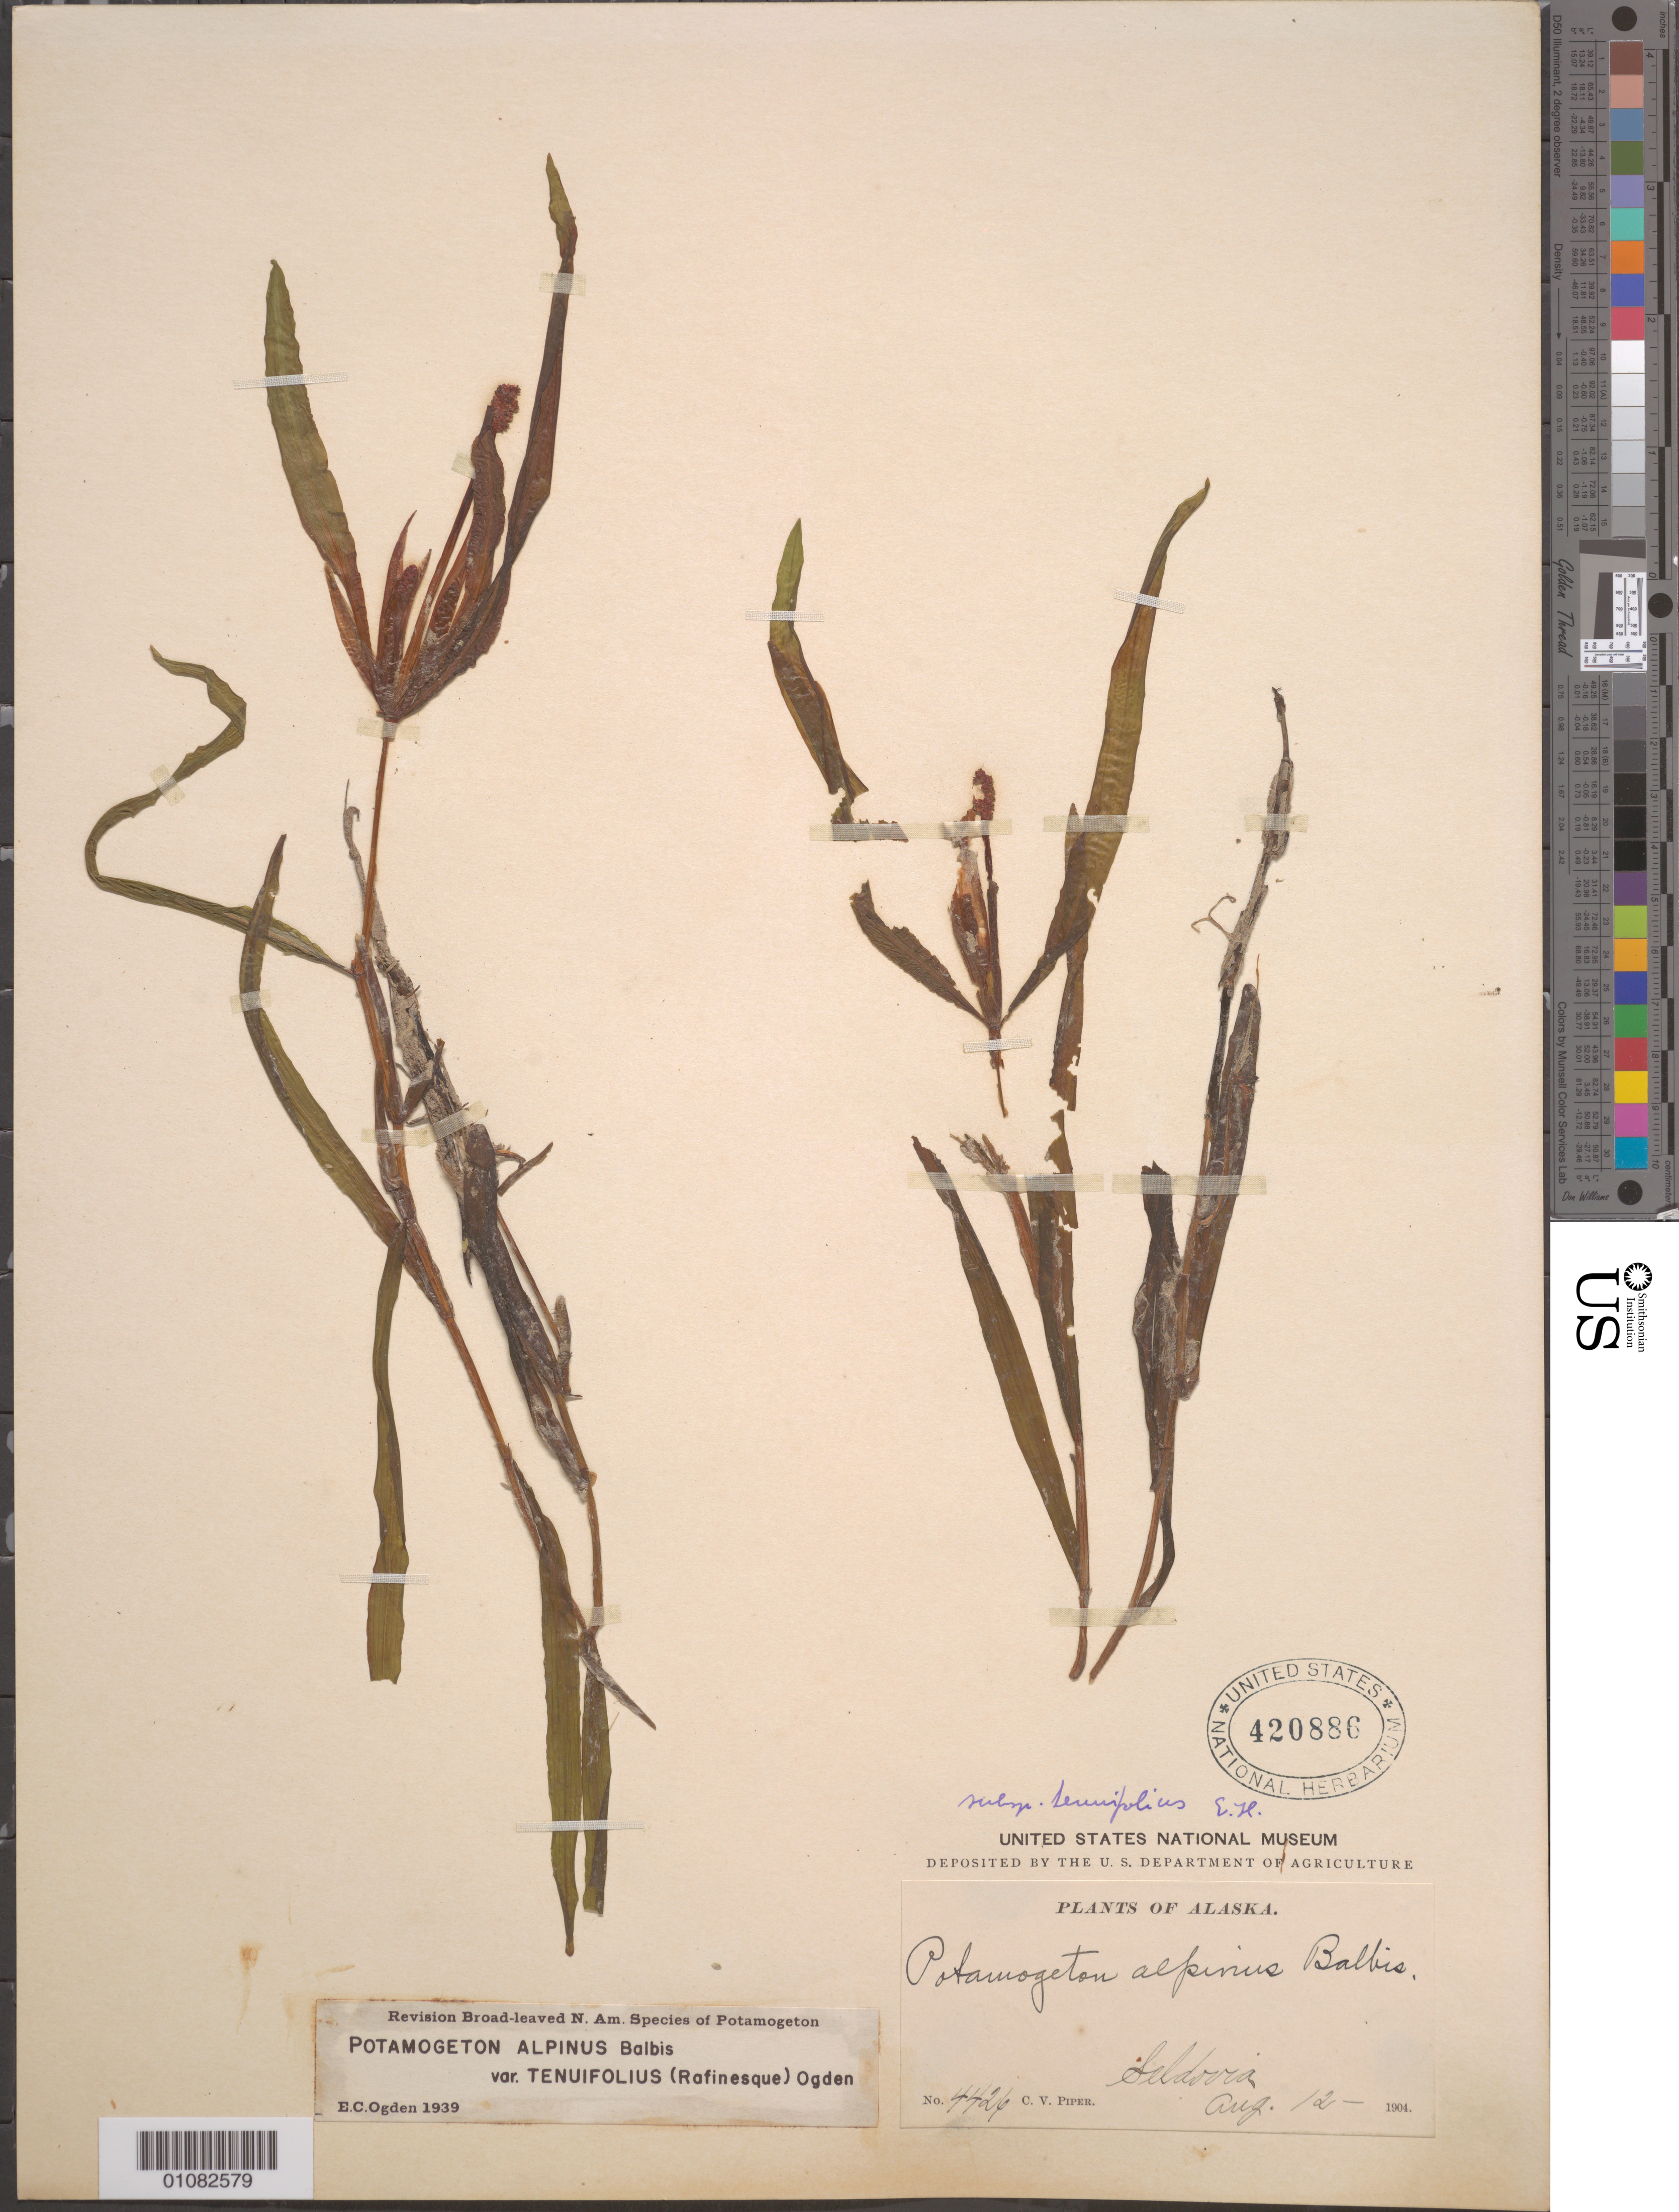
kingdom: Plantae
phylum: Tracheophyta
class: Liliopsida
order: Alismatales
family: Potamogetonaceae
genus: Potamogeton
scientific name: Potamogeton alpinus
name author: Balb.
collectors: C. V. Piper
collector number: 4426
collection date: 1904-08-12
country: United States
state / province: Alaska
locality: Seldovia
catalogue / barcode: US 420886